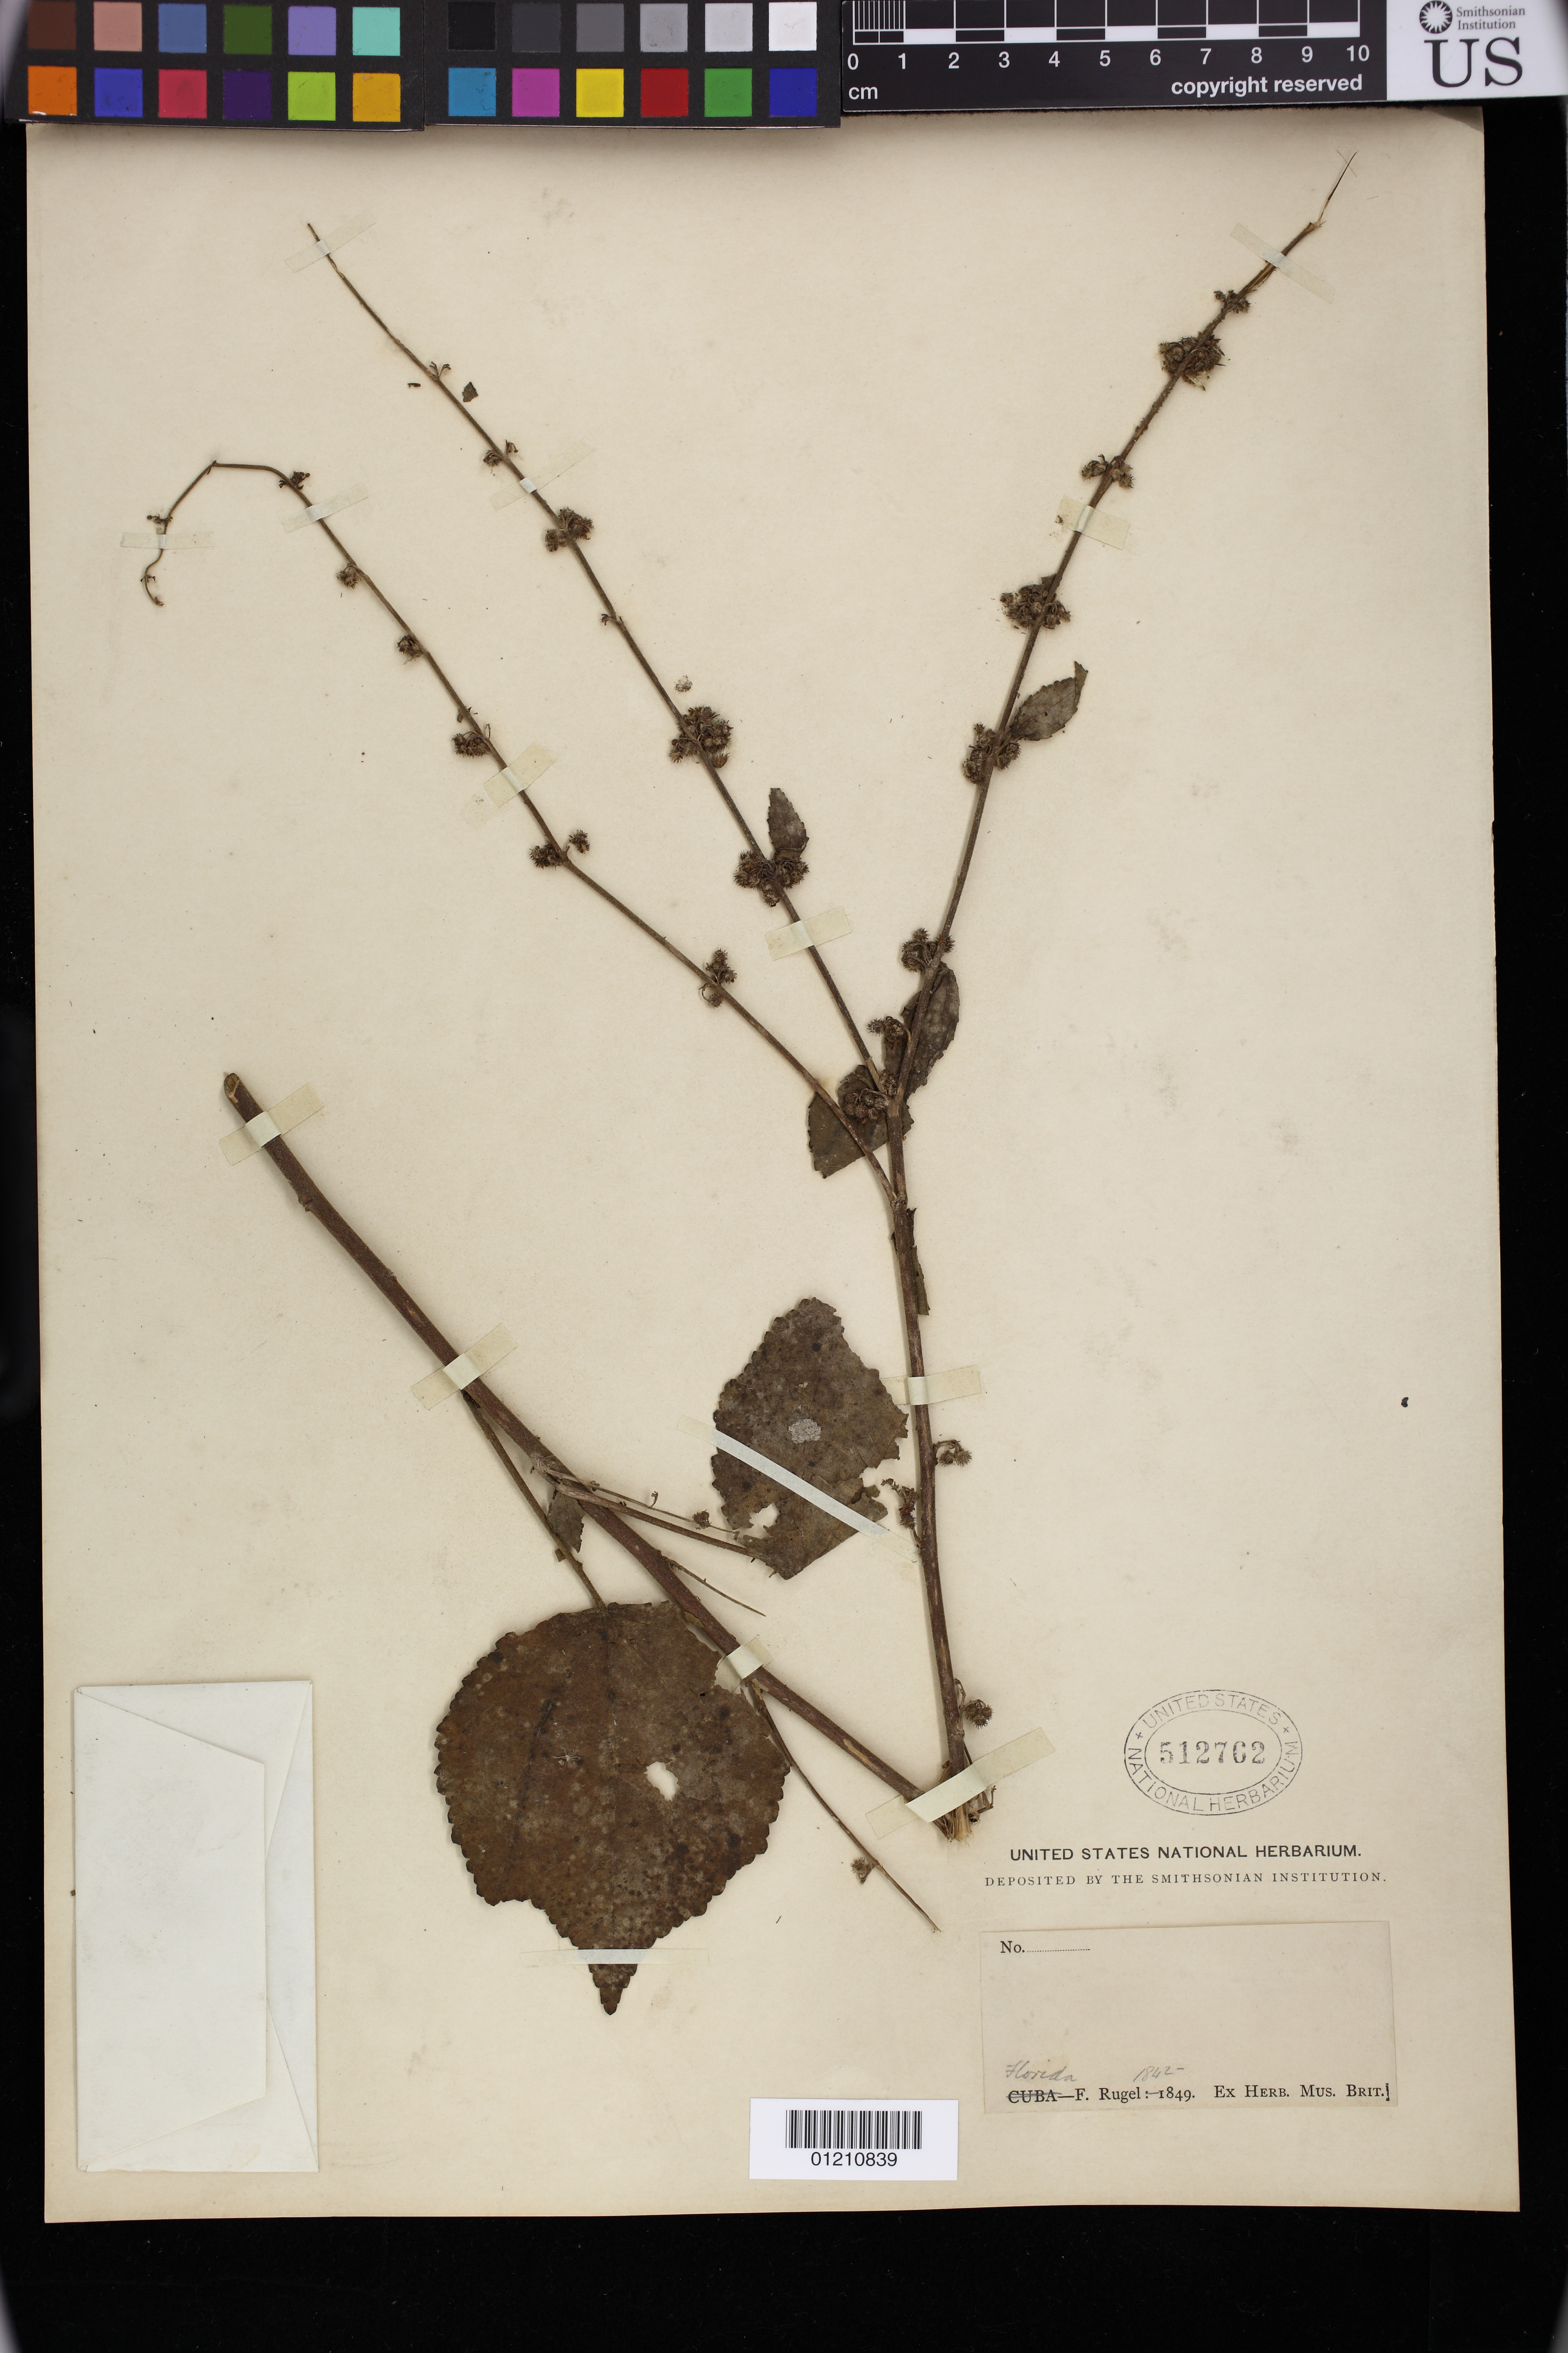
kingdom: Plantae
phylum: Tracheophyta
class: Magnoliopsida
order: Malvales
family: Malvaceae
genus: Triumfetta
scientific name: Triumfetta semitriloba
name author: Jacq.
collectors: F. Rugel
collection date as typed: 1842-1849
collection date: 1842/1849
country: United States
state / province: Florida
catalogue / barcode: US 512762